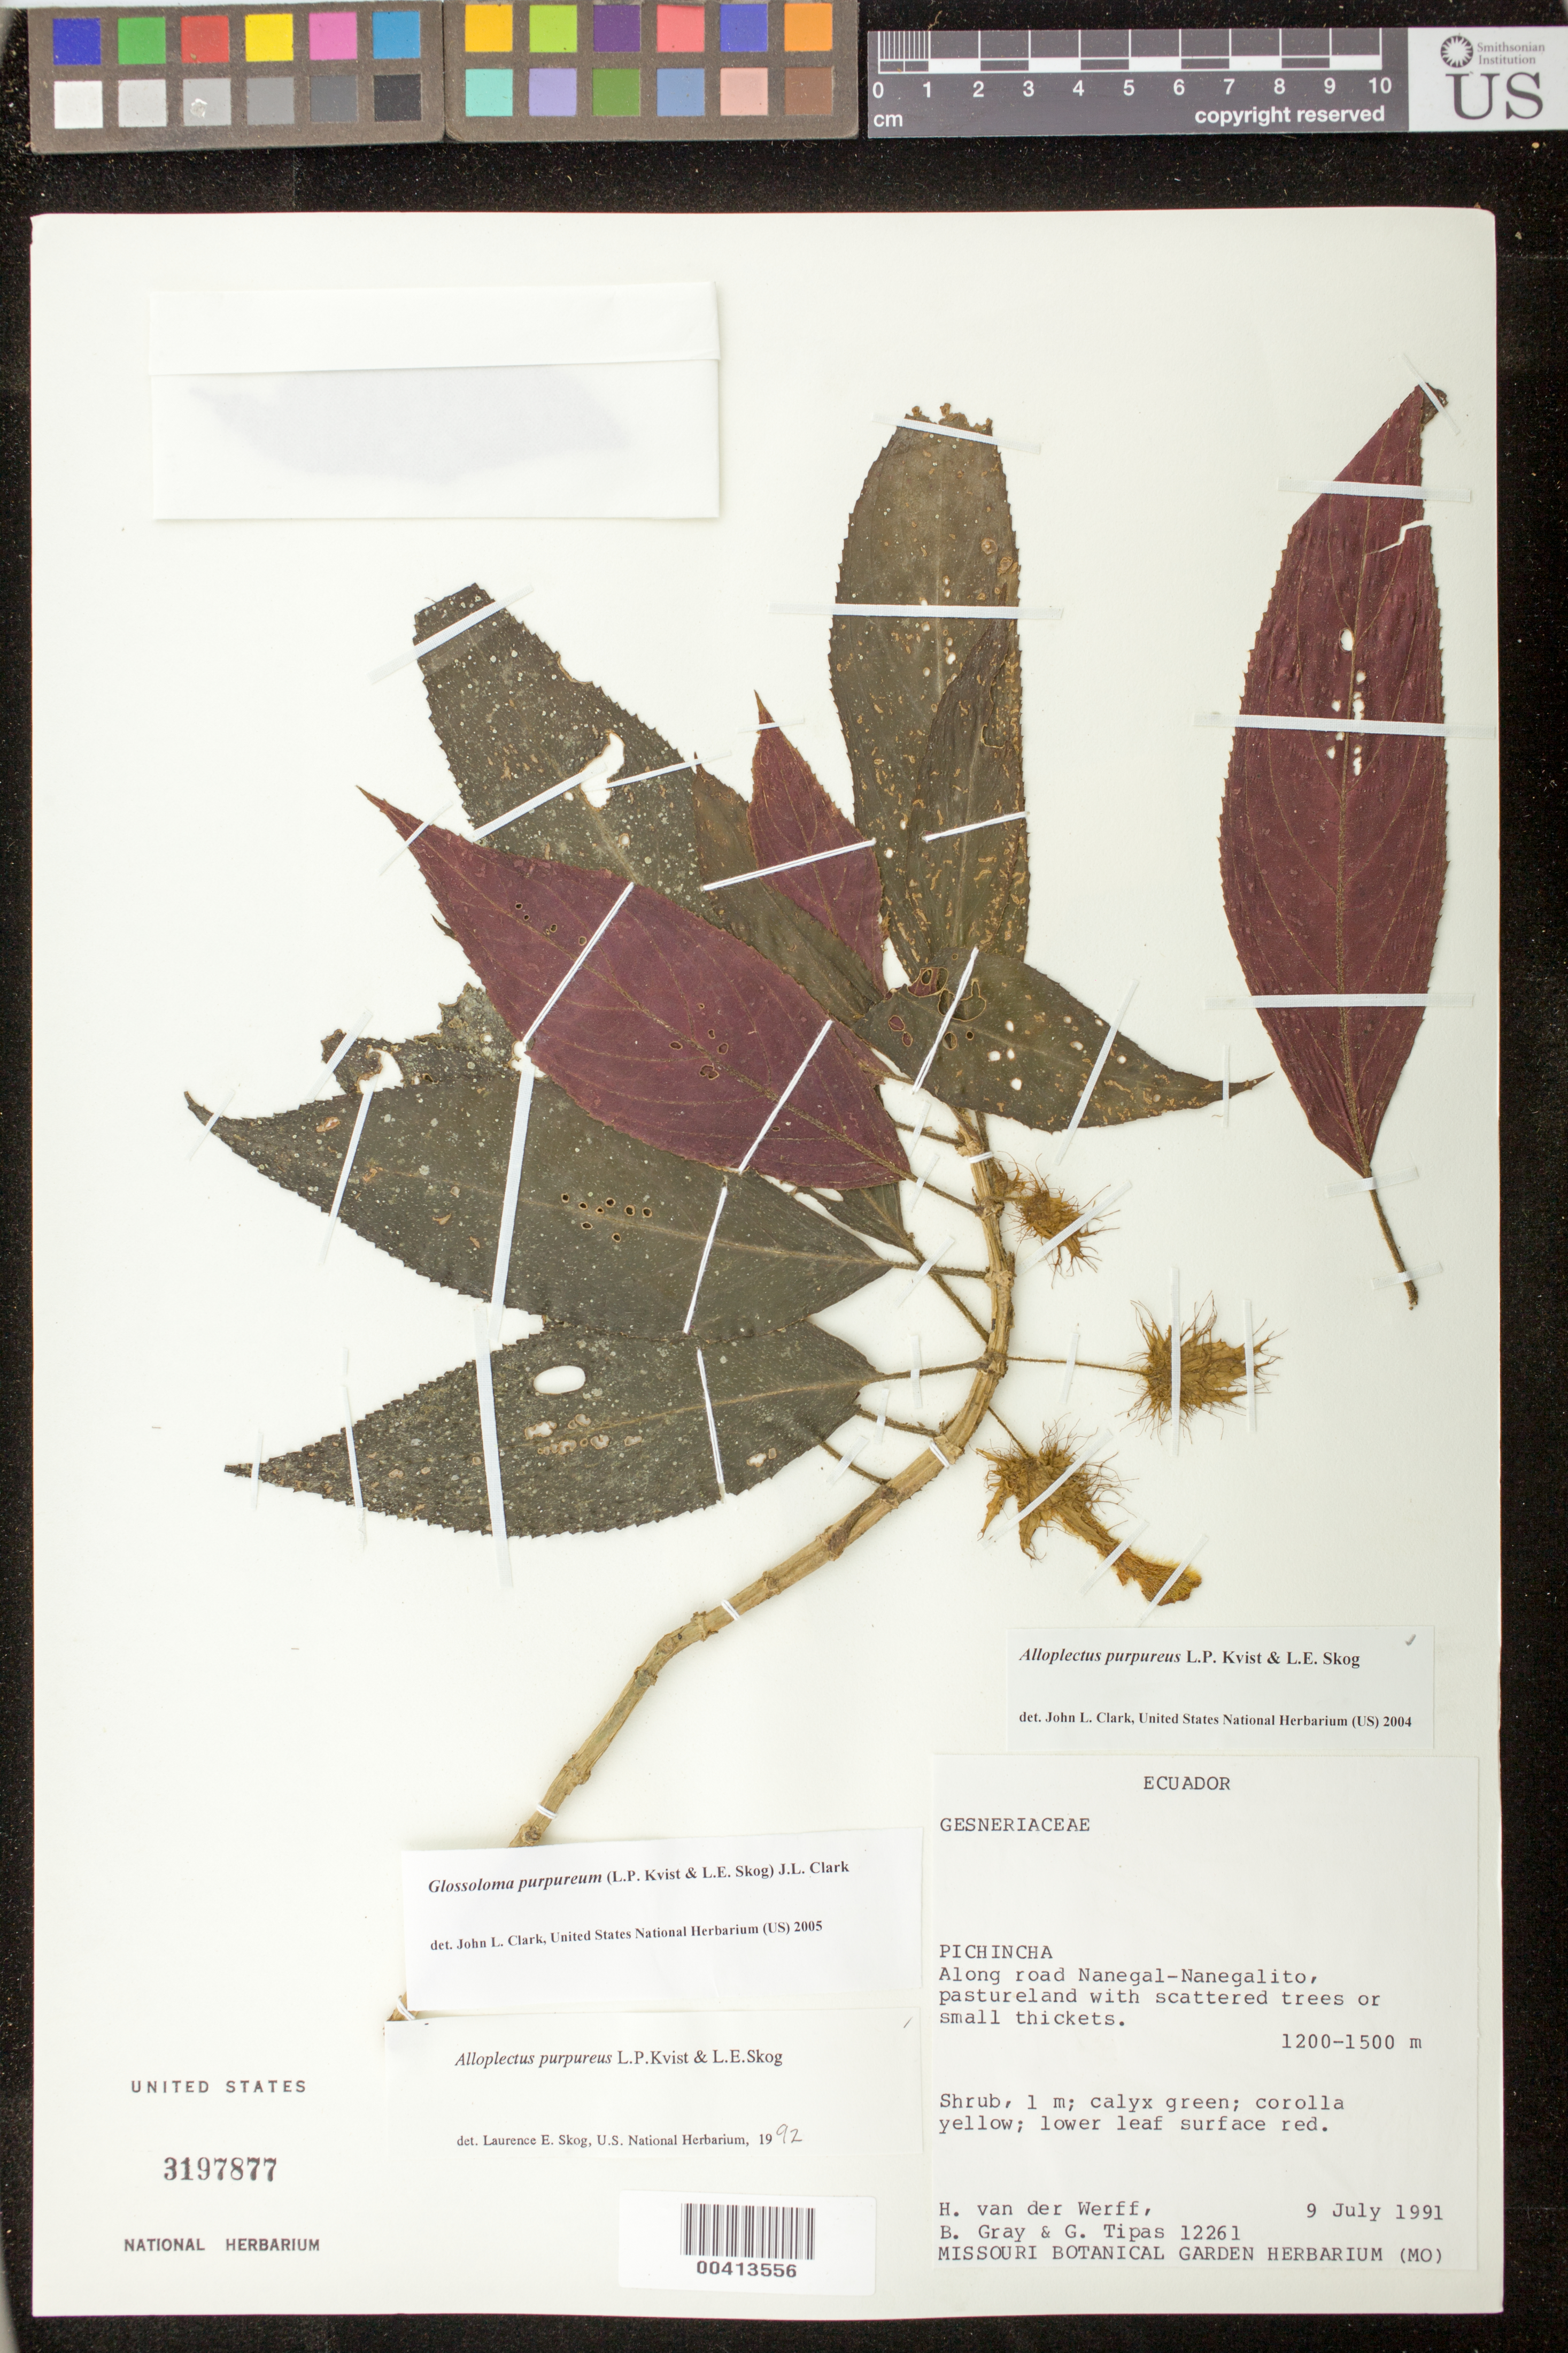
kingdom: Plantae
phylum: Tracheophyta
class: Magnoliopsida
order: Lamiales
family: Gesneriaceae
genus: Glossoloma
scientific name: Glossoloma purpureum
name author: (L.P. Kvist & L.E. Skog) J.L. Clark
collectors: H. van der Werff, B. Gray & G. Tipas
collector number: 12261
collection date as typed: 09 Jul 1991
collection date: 1991-07-09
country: Ecuador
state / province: Pichincha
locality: Nanegal to Nanegalito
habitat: pastureland with scattered trees or small thickets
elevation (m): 1200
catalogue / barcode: US 3197877